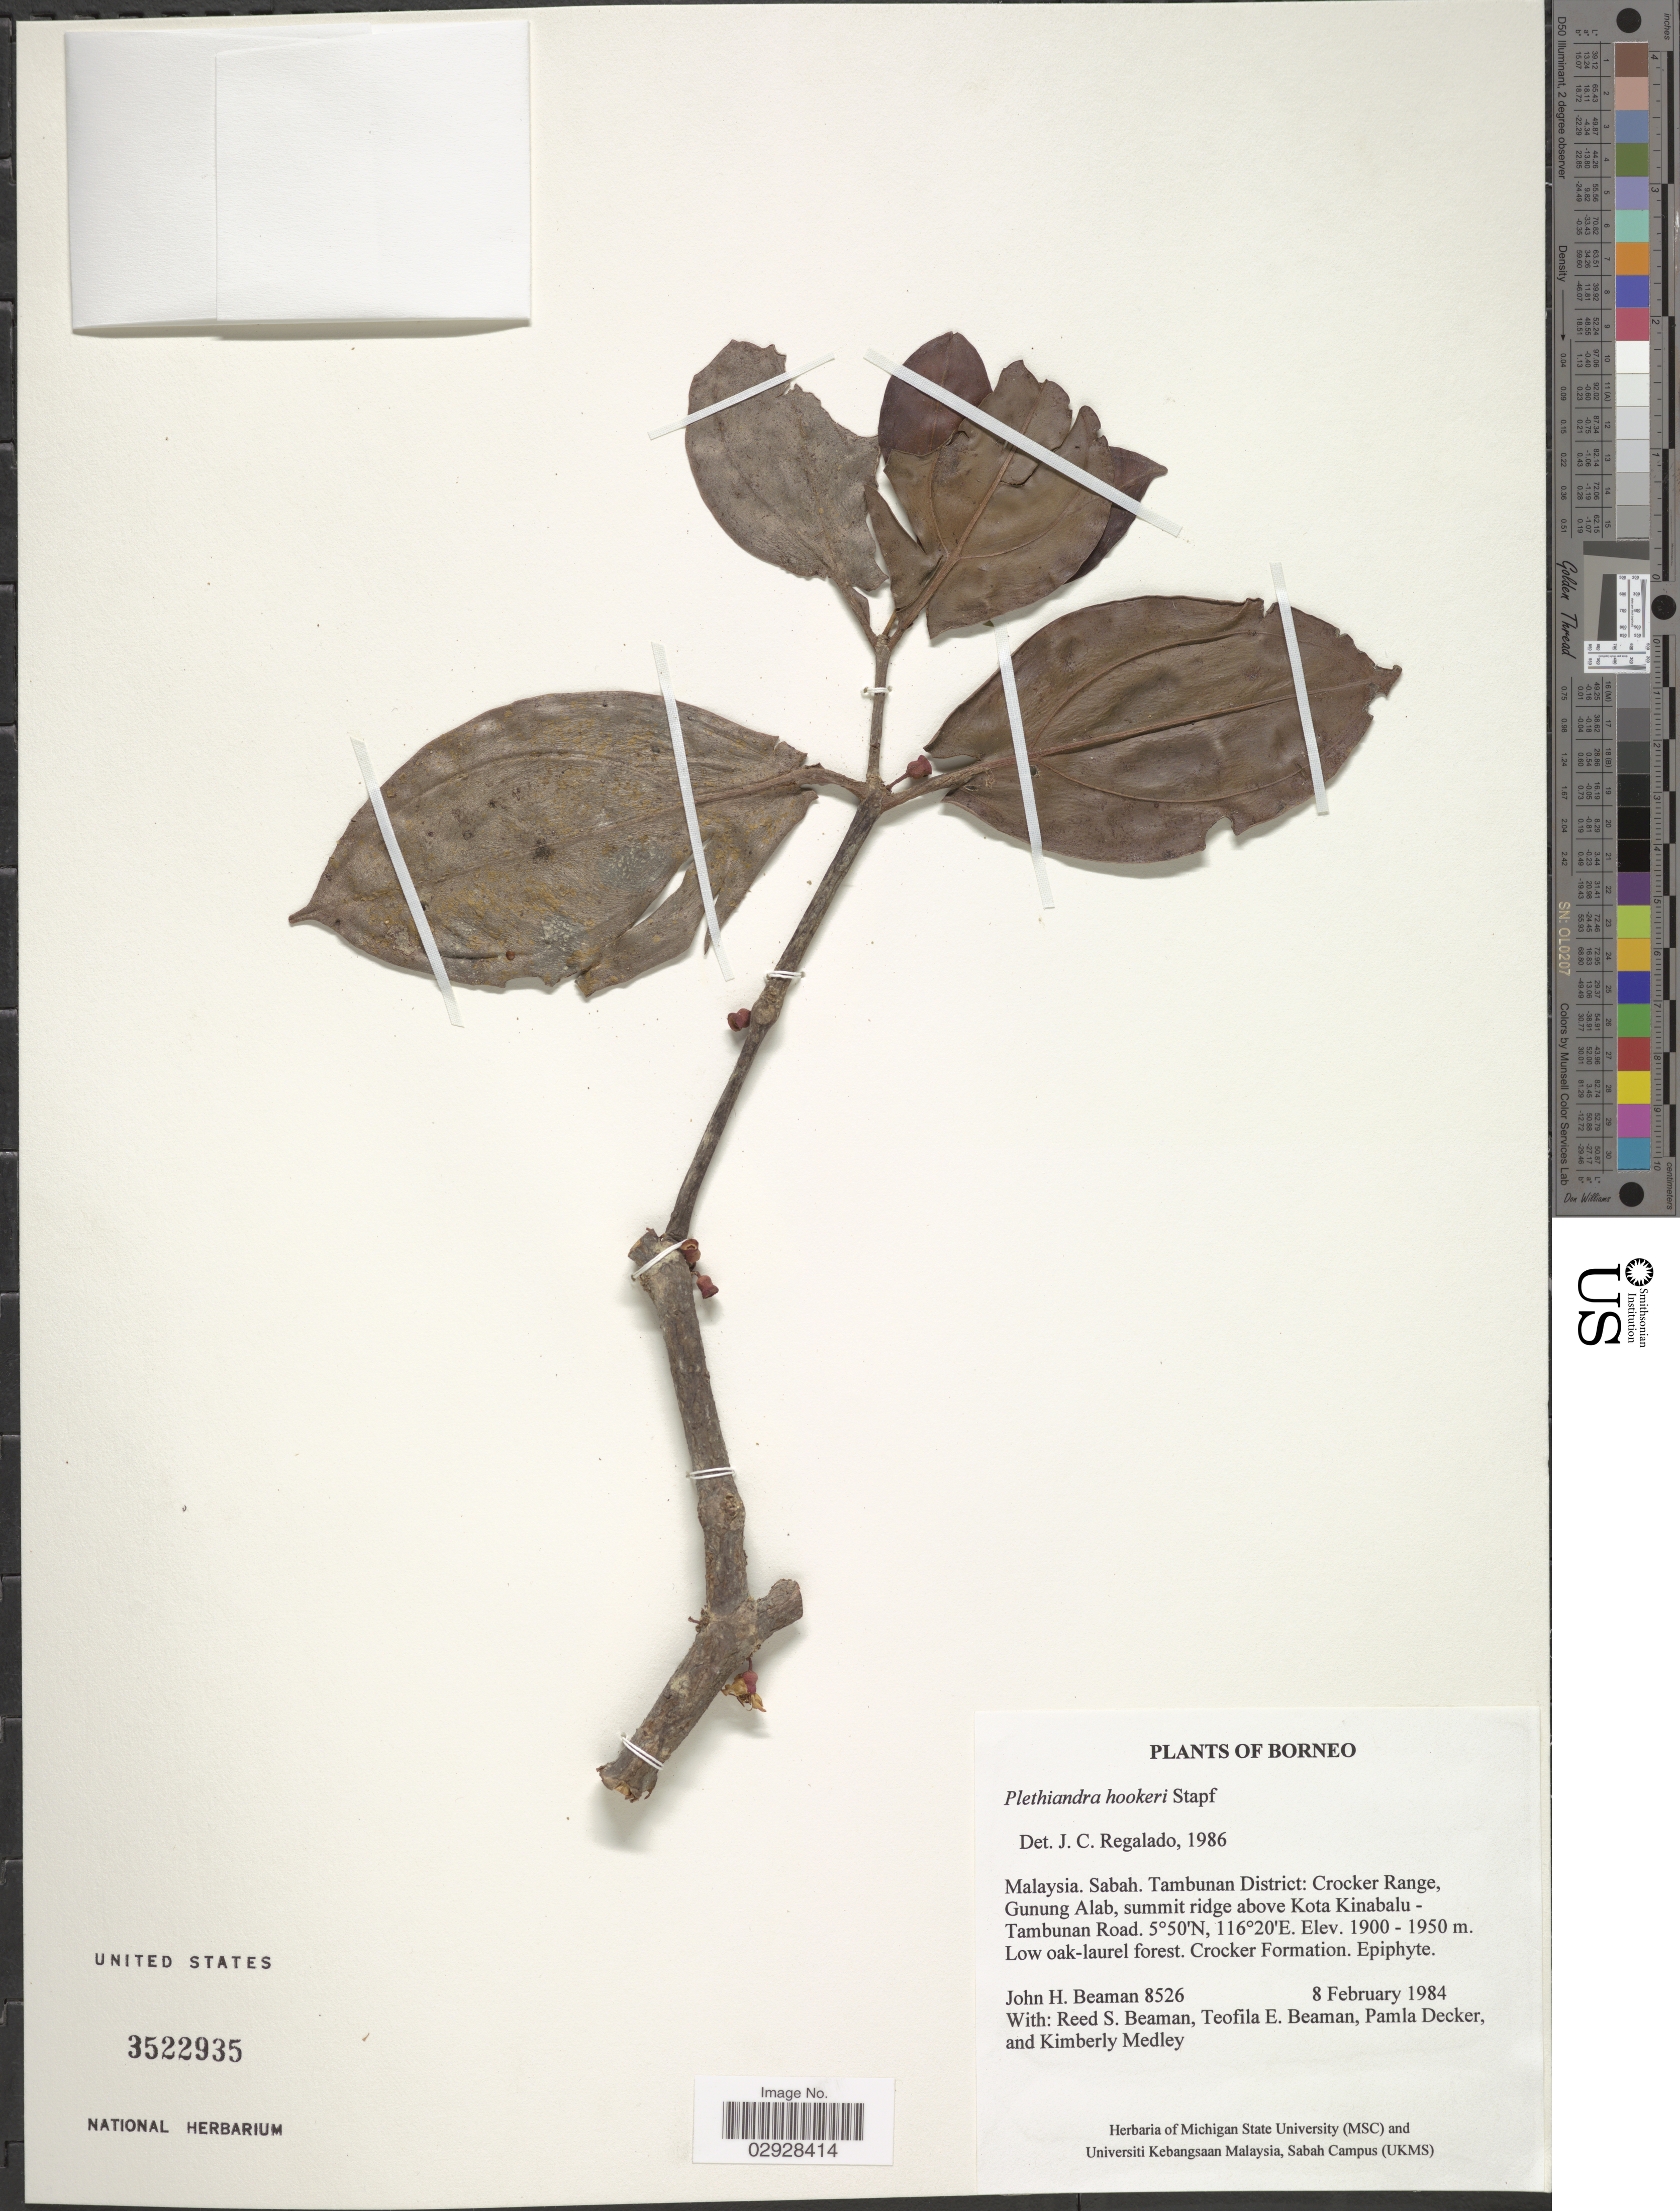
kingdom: Plantae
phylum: Tracheophyta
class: Magnoliopsida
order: Myrtales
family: Melastomataceae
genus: Plethiandra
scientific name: Plethiandra hookeri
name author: Stapf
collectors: J. H. Beaman, R. S. Beaman, T. E. Beaman, P. Decker & K. Medley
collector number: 8526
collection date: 1984-02-08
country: Malaysia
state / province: Sabah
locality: Borneo. Tambunan District: Crocker Range, Gunung Alab, summit ridge above Kota Kinabalu-Tambunan Road.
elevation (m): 1900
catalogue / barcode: US 3522935